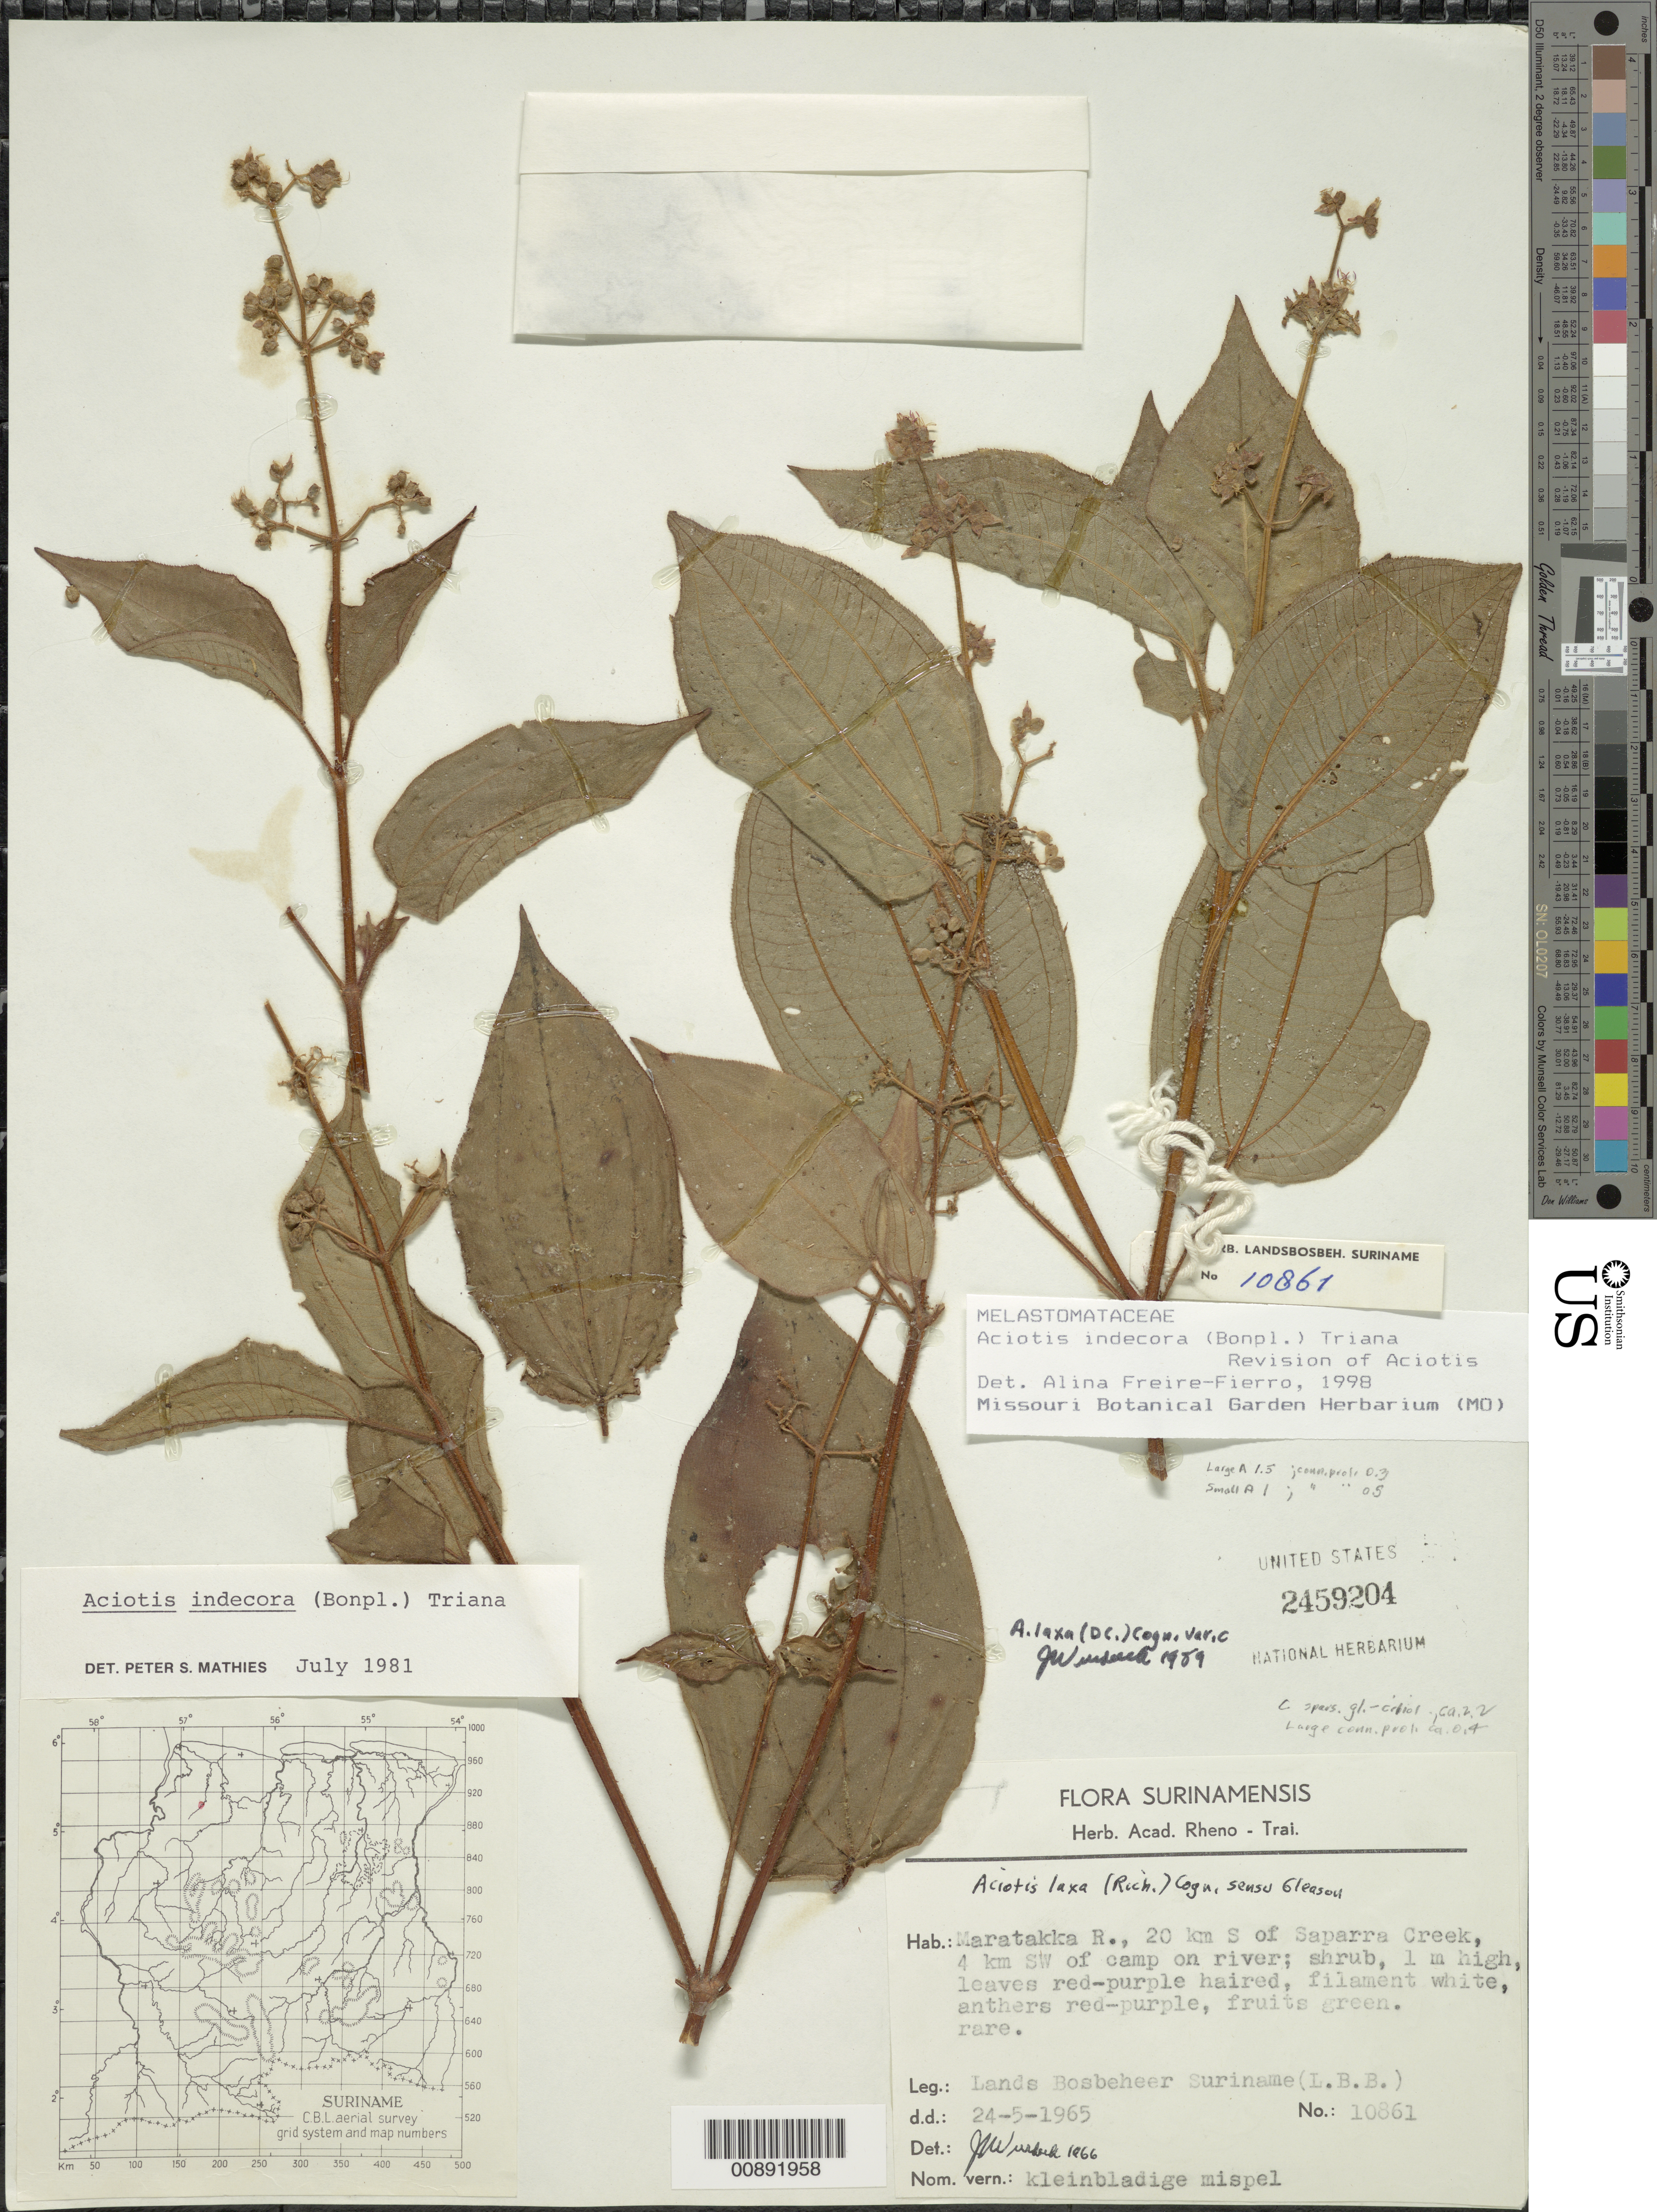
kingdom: Plantae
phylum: Tracheophyta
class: Magnoliopsida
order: Myrtales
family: Melastomataceae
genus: Aciotis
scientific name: Aciotis indecora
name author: (Bonpl.) Triana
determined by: Freire-Fierro, A.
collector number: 10861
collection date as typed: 24-Jun-65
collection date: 1965-06-24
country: Suriname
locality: Maratakka R., 20 km S of Saparra Creek, 4 km SW of camp on river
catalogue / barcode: US 2459204